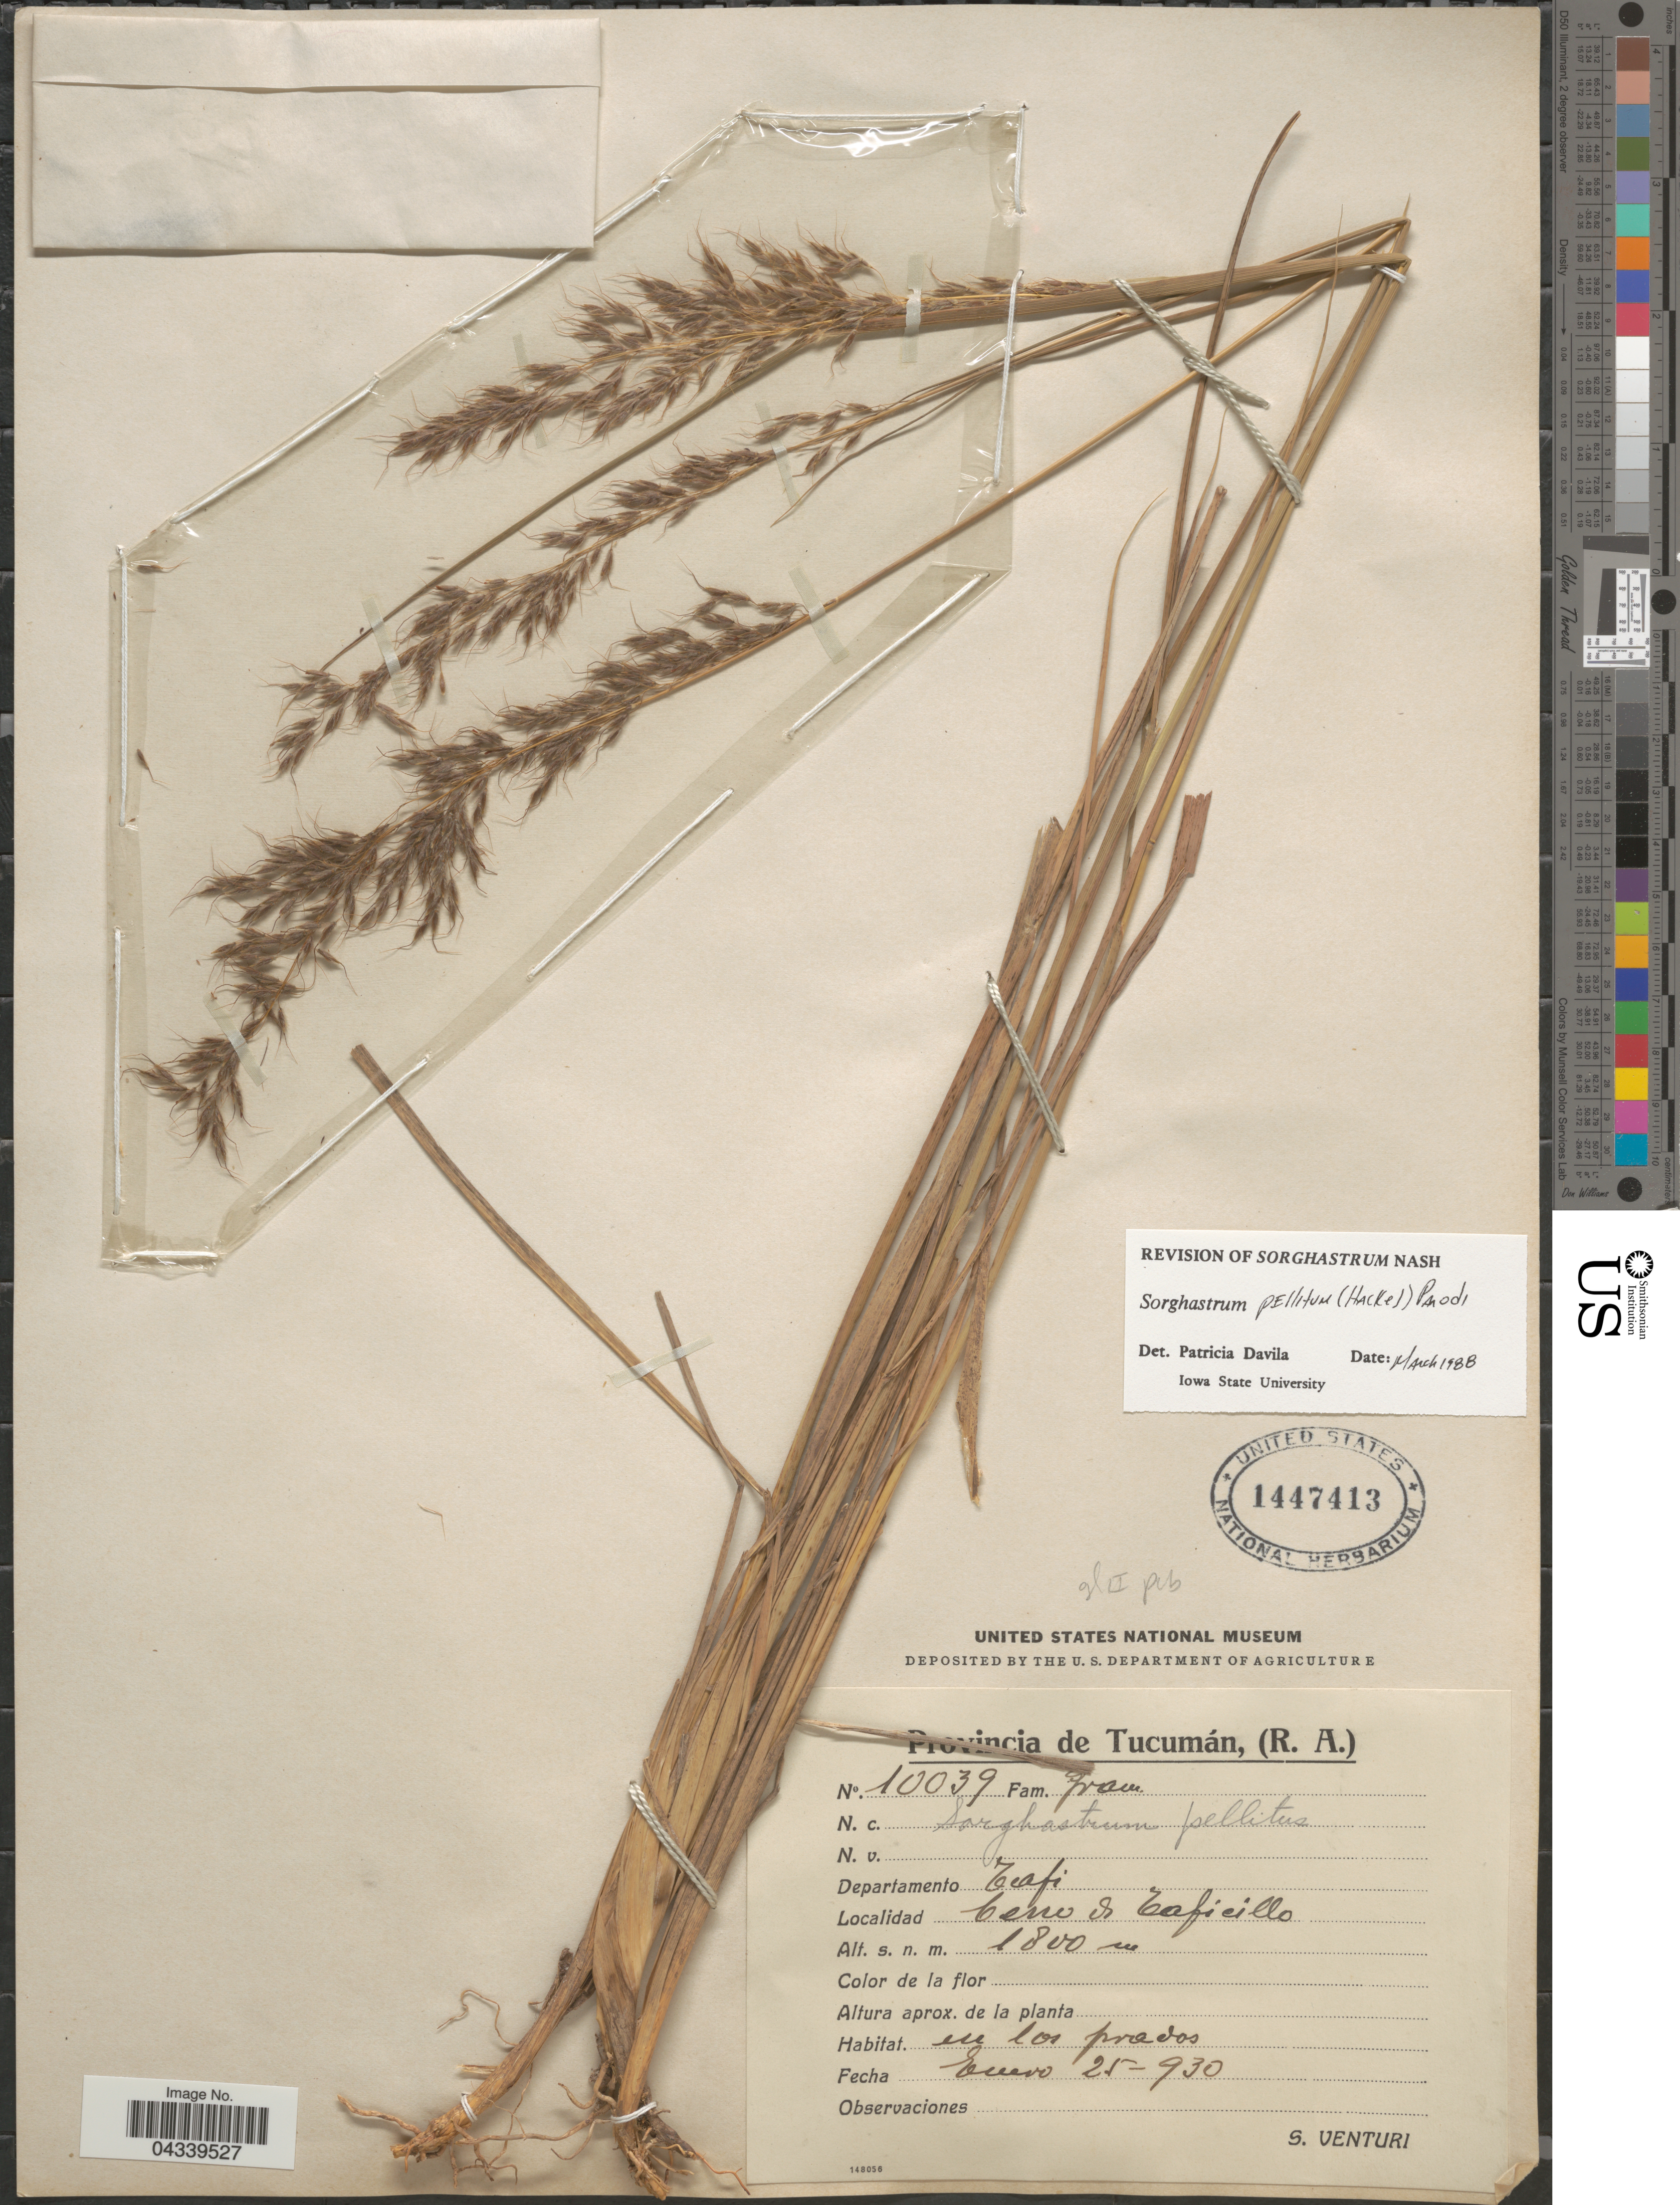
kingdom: Plantae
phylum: Tracheophyta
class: Liliopsida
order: Poales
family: Poaceae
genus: Sorghastrum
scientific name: Sorghastrum pellitum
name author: (Hack.) Parodi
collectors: S. Venturi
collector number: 10039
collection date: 1930-01-25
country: Argentina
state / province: Tucuman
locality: (R.A.) Departamento Tafi. Cerro de Taficillo.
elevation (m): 1800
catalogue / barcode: US 1447413